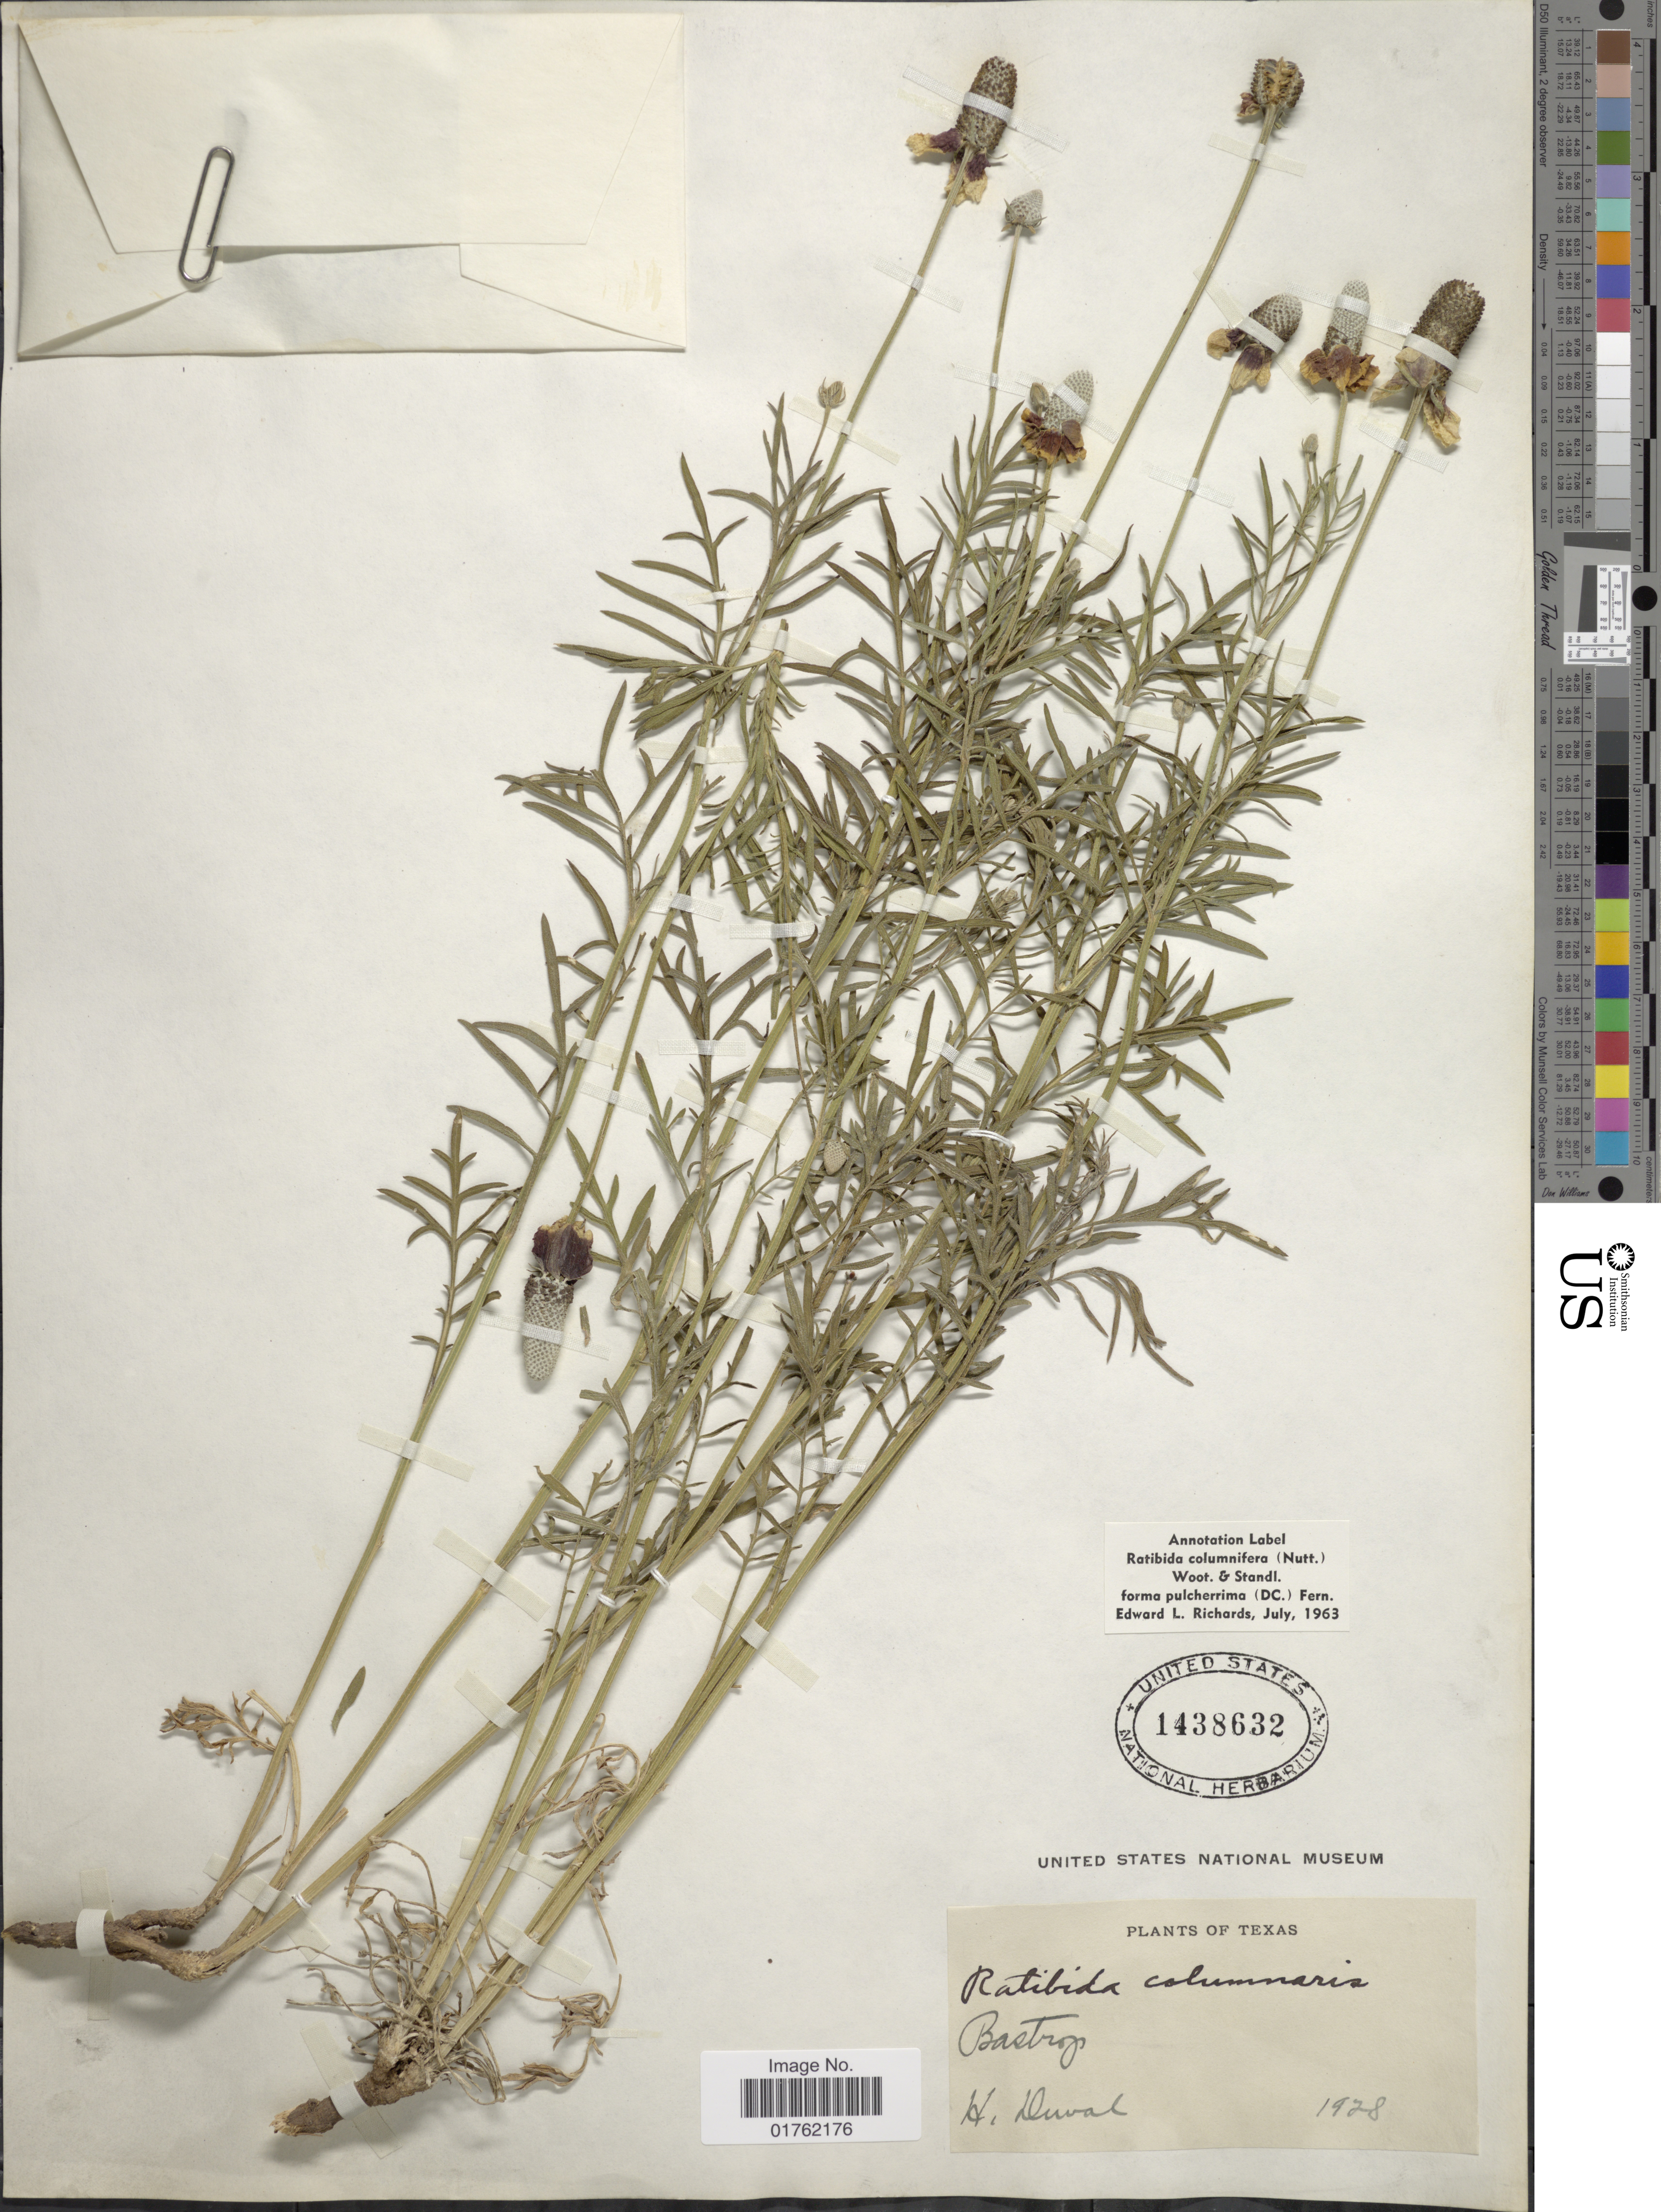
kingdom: Plantae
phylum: Tracheophyta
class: Magnoliopsida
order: Asterales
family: Asteraceae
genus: Ratibida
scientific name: Ratibida columnaris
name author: (Pursh) D. Don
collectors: H. Duval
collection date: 1928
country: United States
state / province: Texas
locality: Bastrop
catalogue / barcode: US 1438632